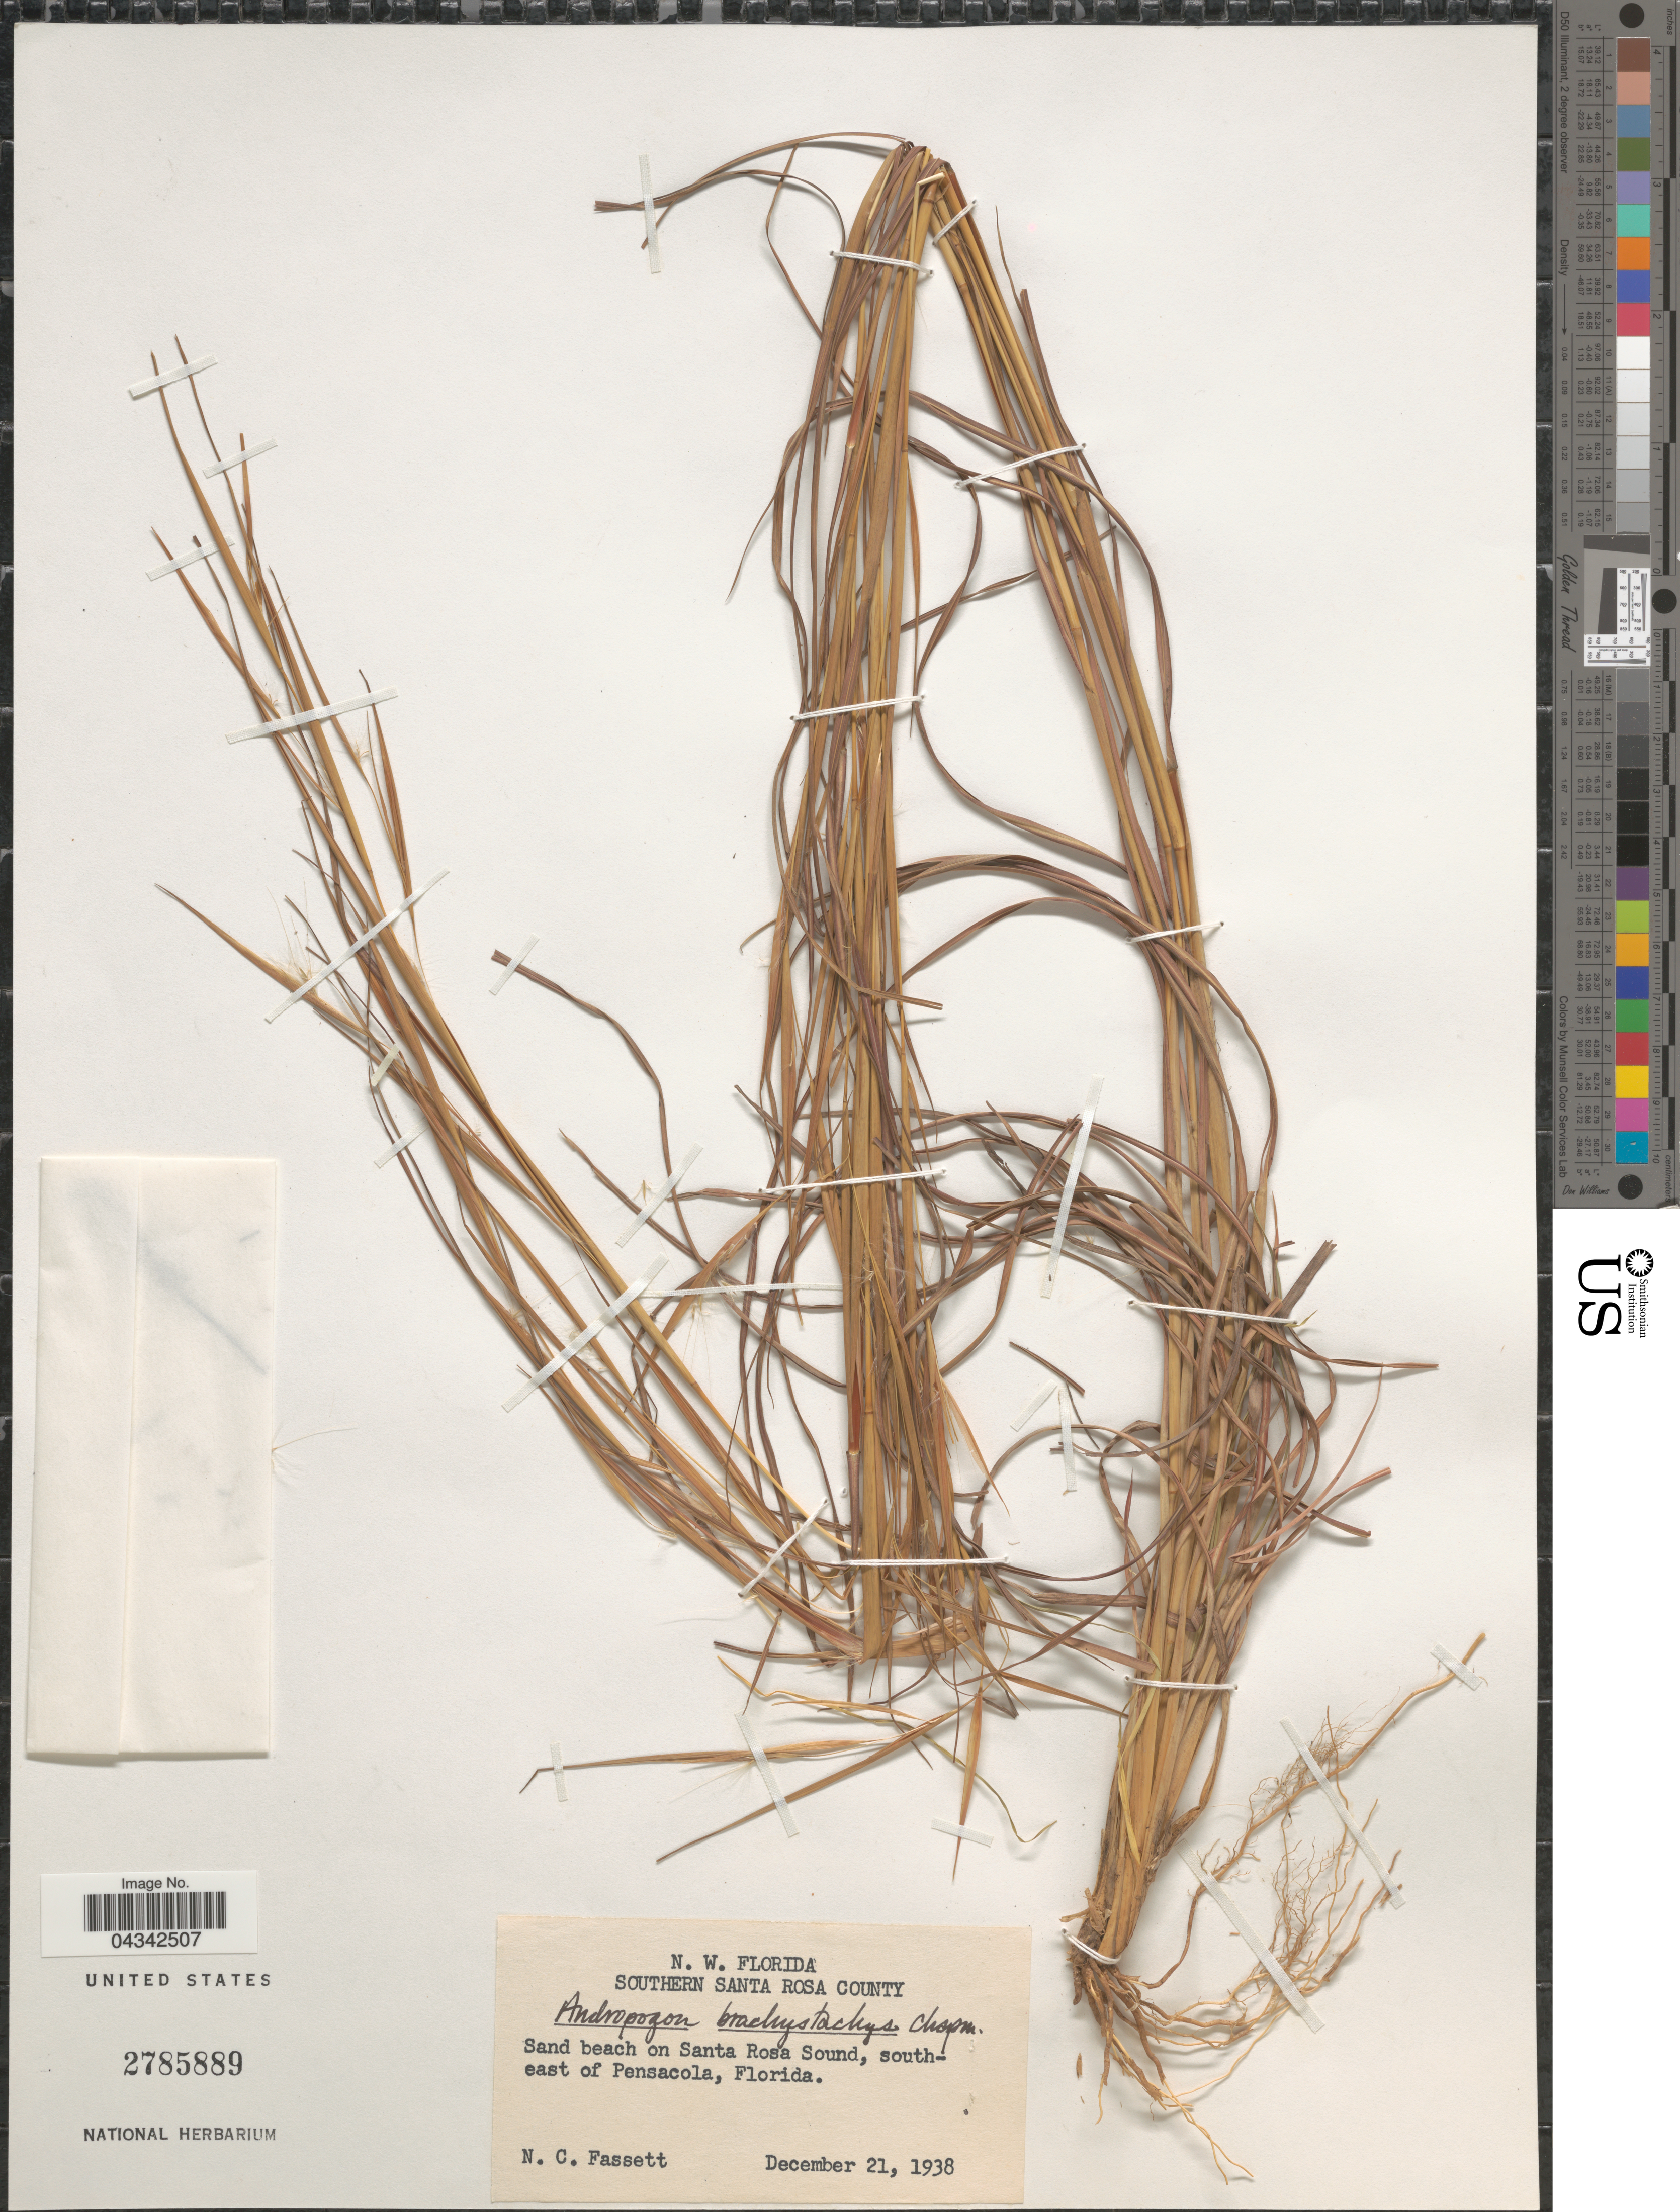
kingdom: Plantae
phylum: Tracheophyta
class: Liliopsida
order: Poales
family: Poaceae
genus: Andropogon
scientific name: Andropogon brachystachyus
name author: Chapm.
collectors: N. C. Fassett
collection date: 1938-12-21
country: United States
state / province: Florida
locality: N. W. Florida. Southern Santa Rosa County. Sand beach on Santa Rosa Sound, south-east of Pensacola.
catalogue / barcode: US 2785889